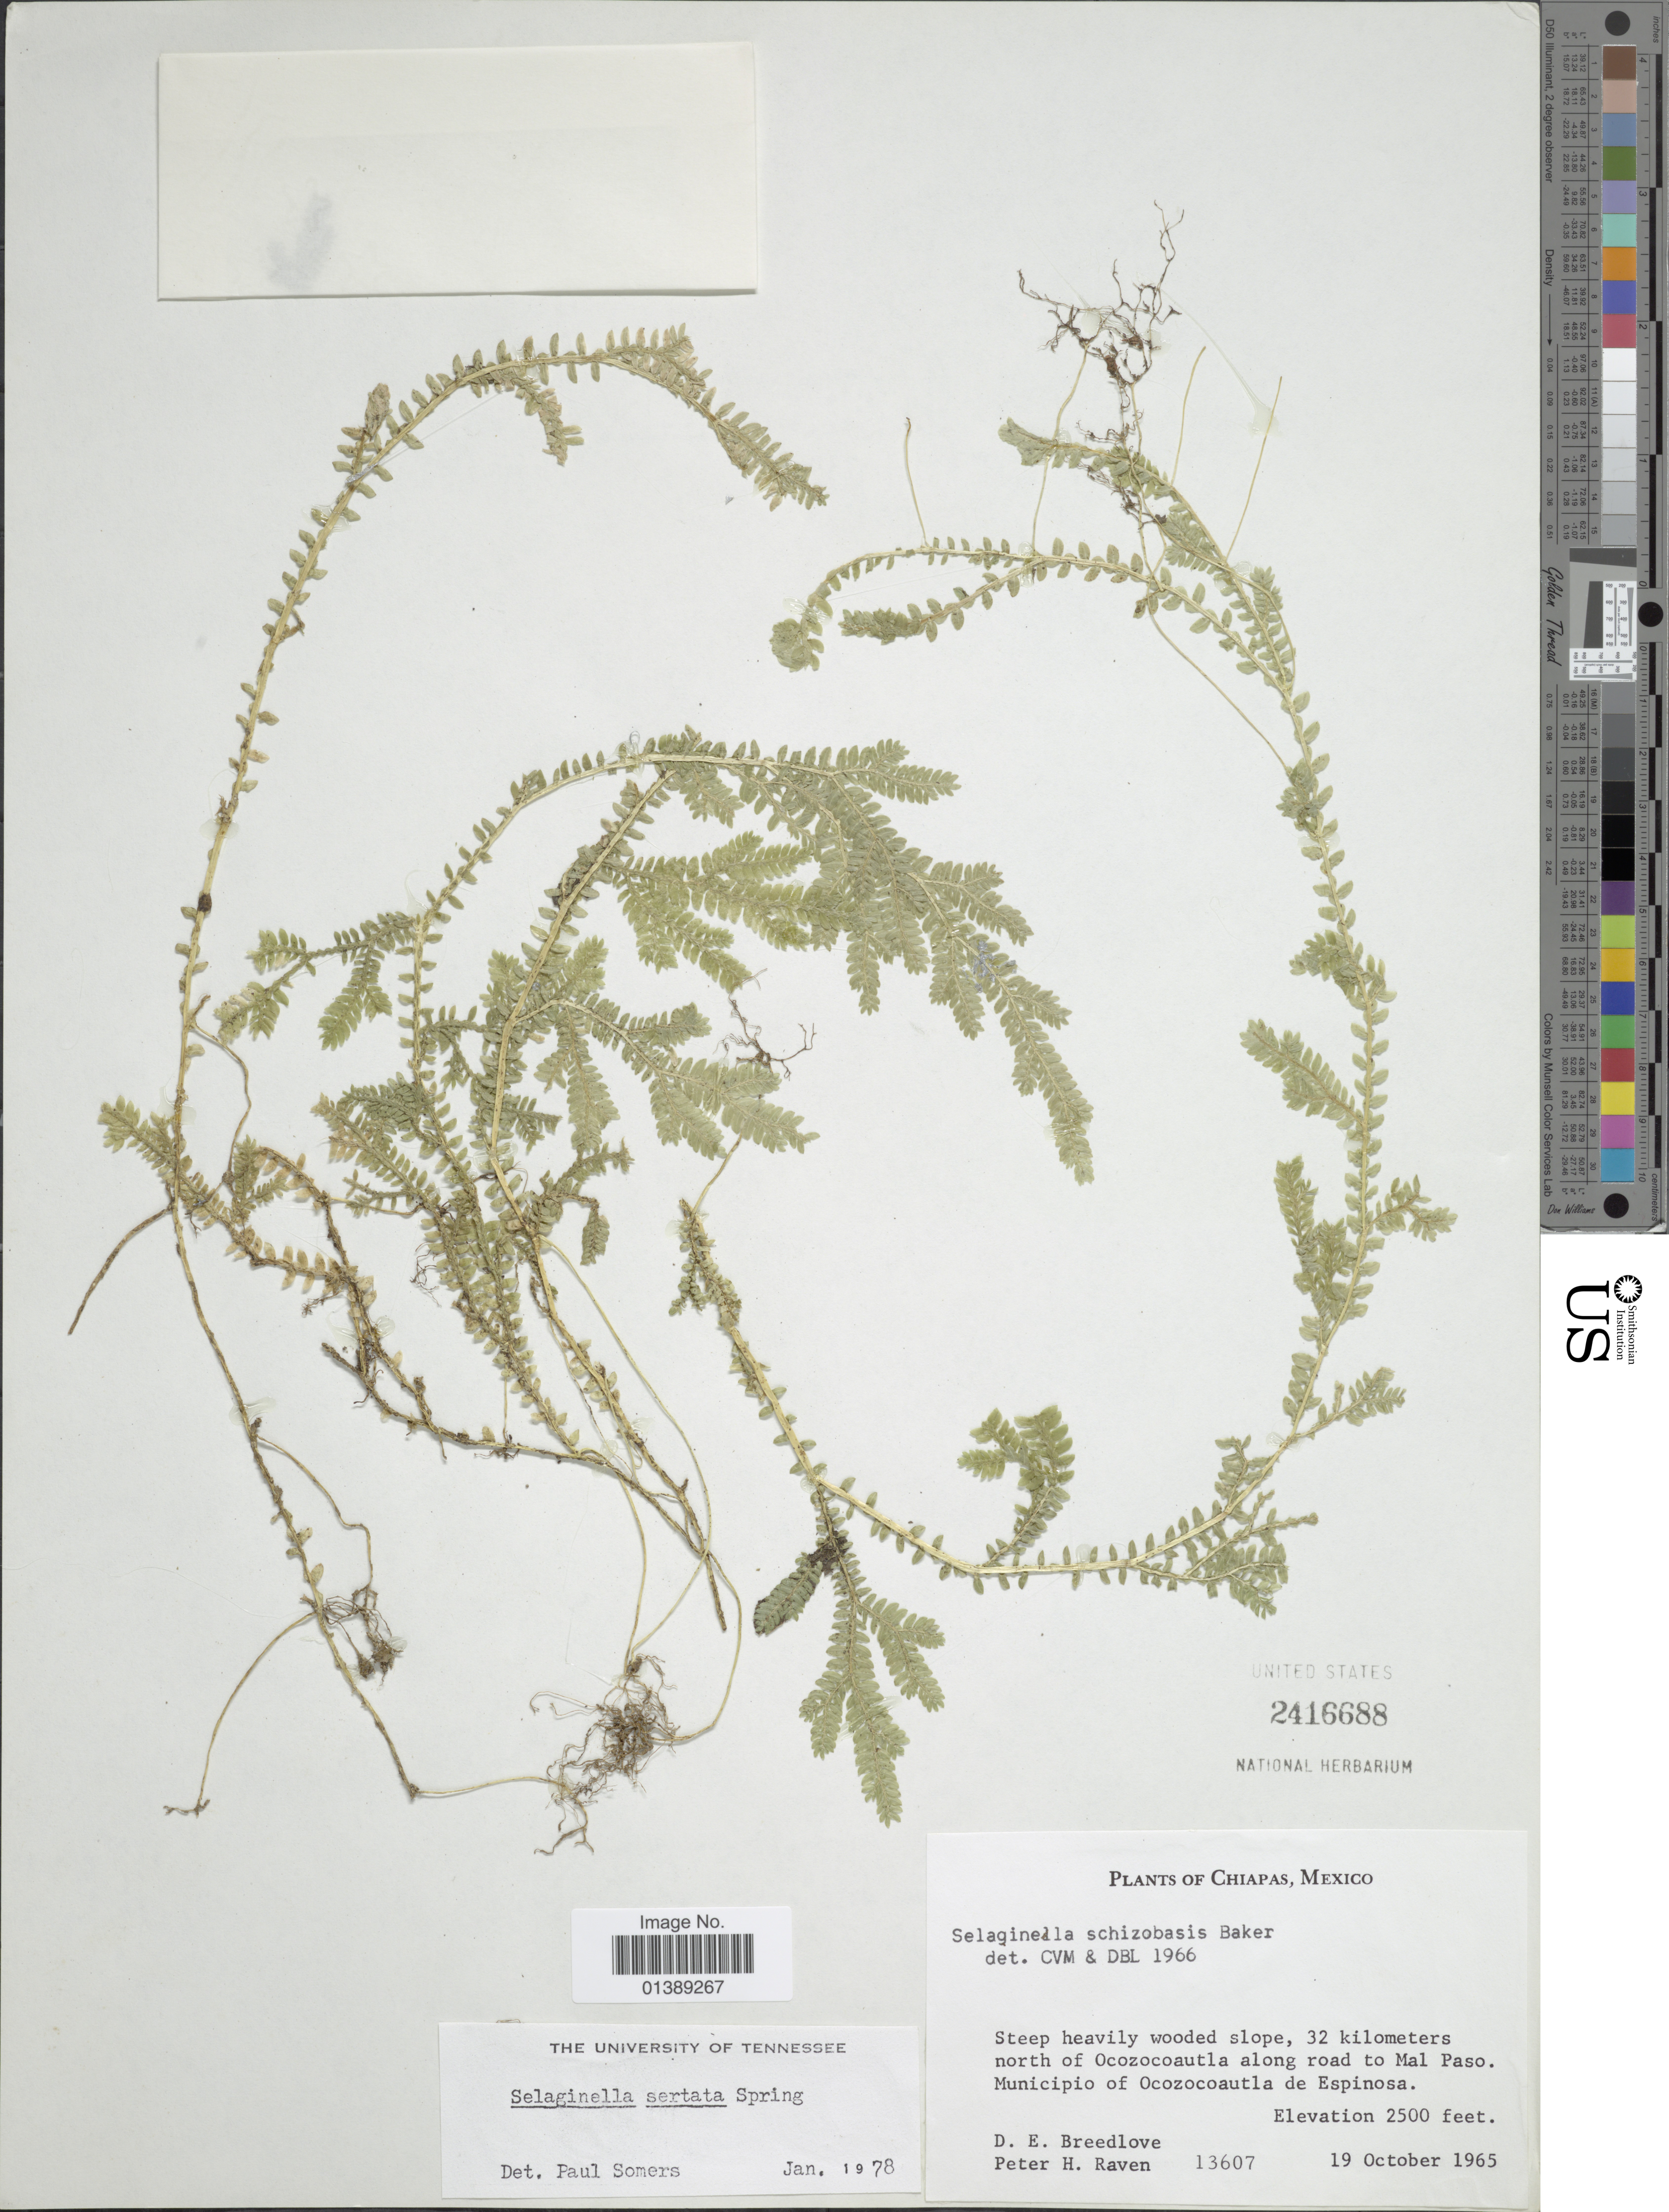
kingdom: Plantae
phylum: Tracheophyta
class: Lycopodiopsida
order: Selaginellales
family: Selaginellaceae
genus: Selaginella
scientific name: Selaginella sertata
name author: Spring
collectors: D. E. Breedlove & P. H. Raven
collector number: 13607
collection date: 1965-10-19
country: Mexico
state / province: Chiapas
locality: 32 kilometers north of Ocozocoautla along road to Mal Paso, Municipio of Ocozocoautla de Espinosa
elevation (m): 762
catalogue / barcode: US 2416688